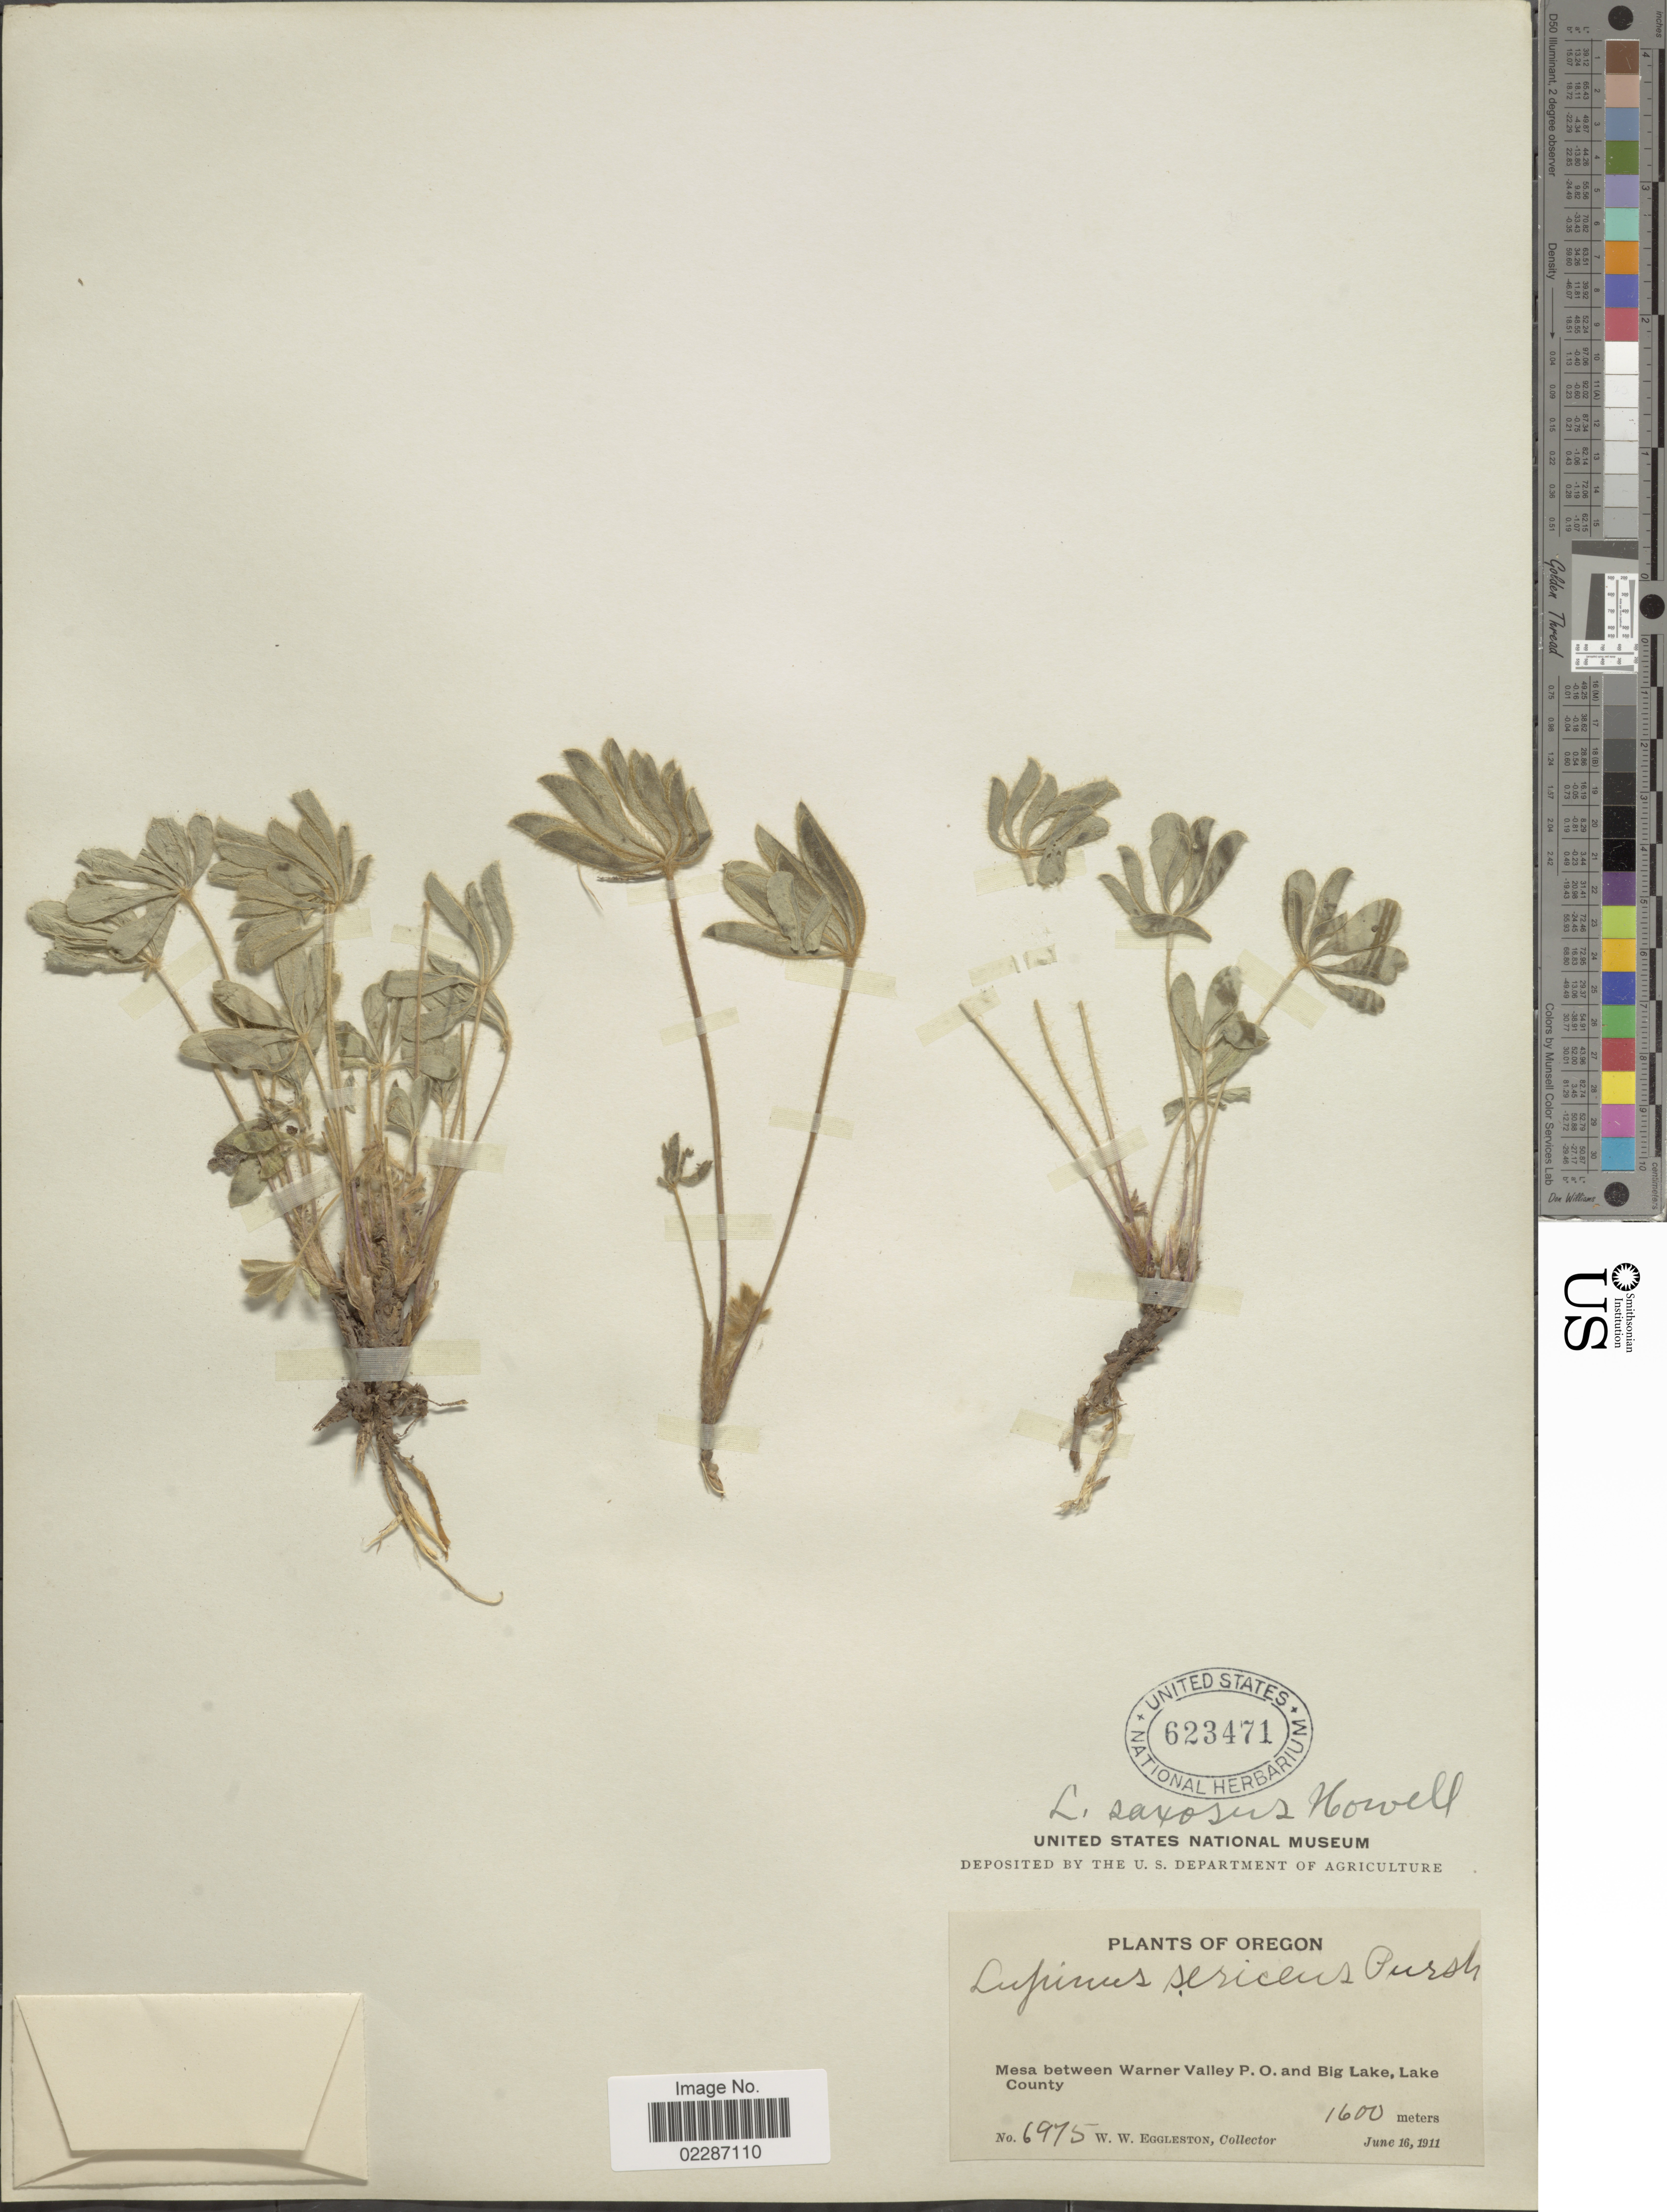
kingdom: Plantae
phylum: Tracheophyta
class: Magnoliopsida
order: Fabales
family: Fabaceae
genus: Lupinus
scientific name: Lupinus saxosus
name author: Howell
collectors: W. W. Eggleston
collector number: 6975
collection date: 1911-06-16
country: United States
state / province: Oregon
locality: Mesa between Warner Valley P.O. and Big Lake, Lake County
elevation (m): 1600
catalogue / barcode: US 623471